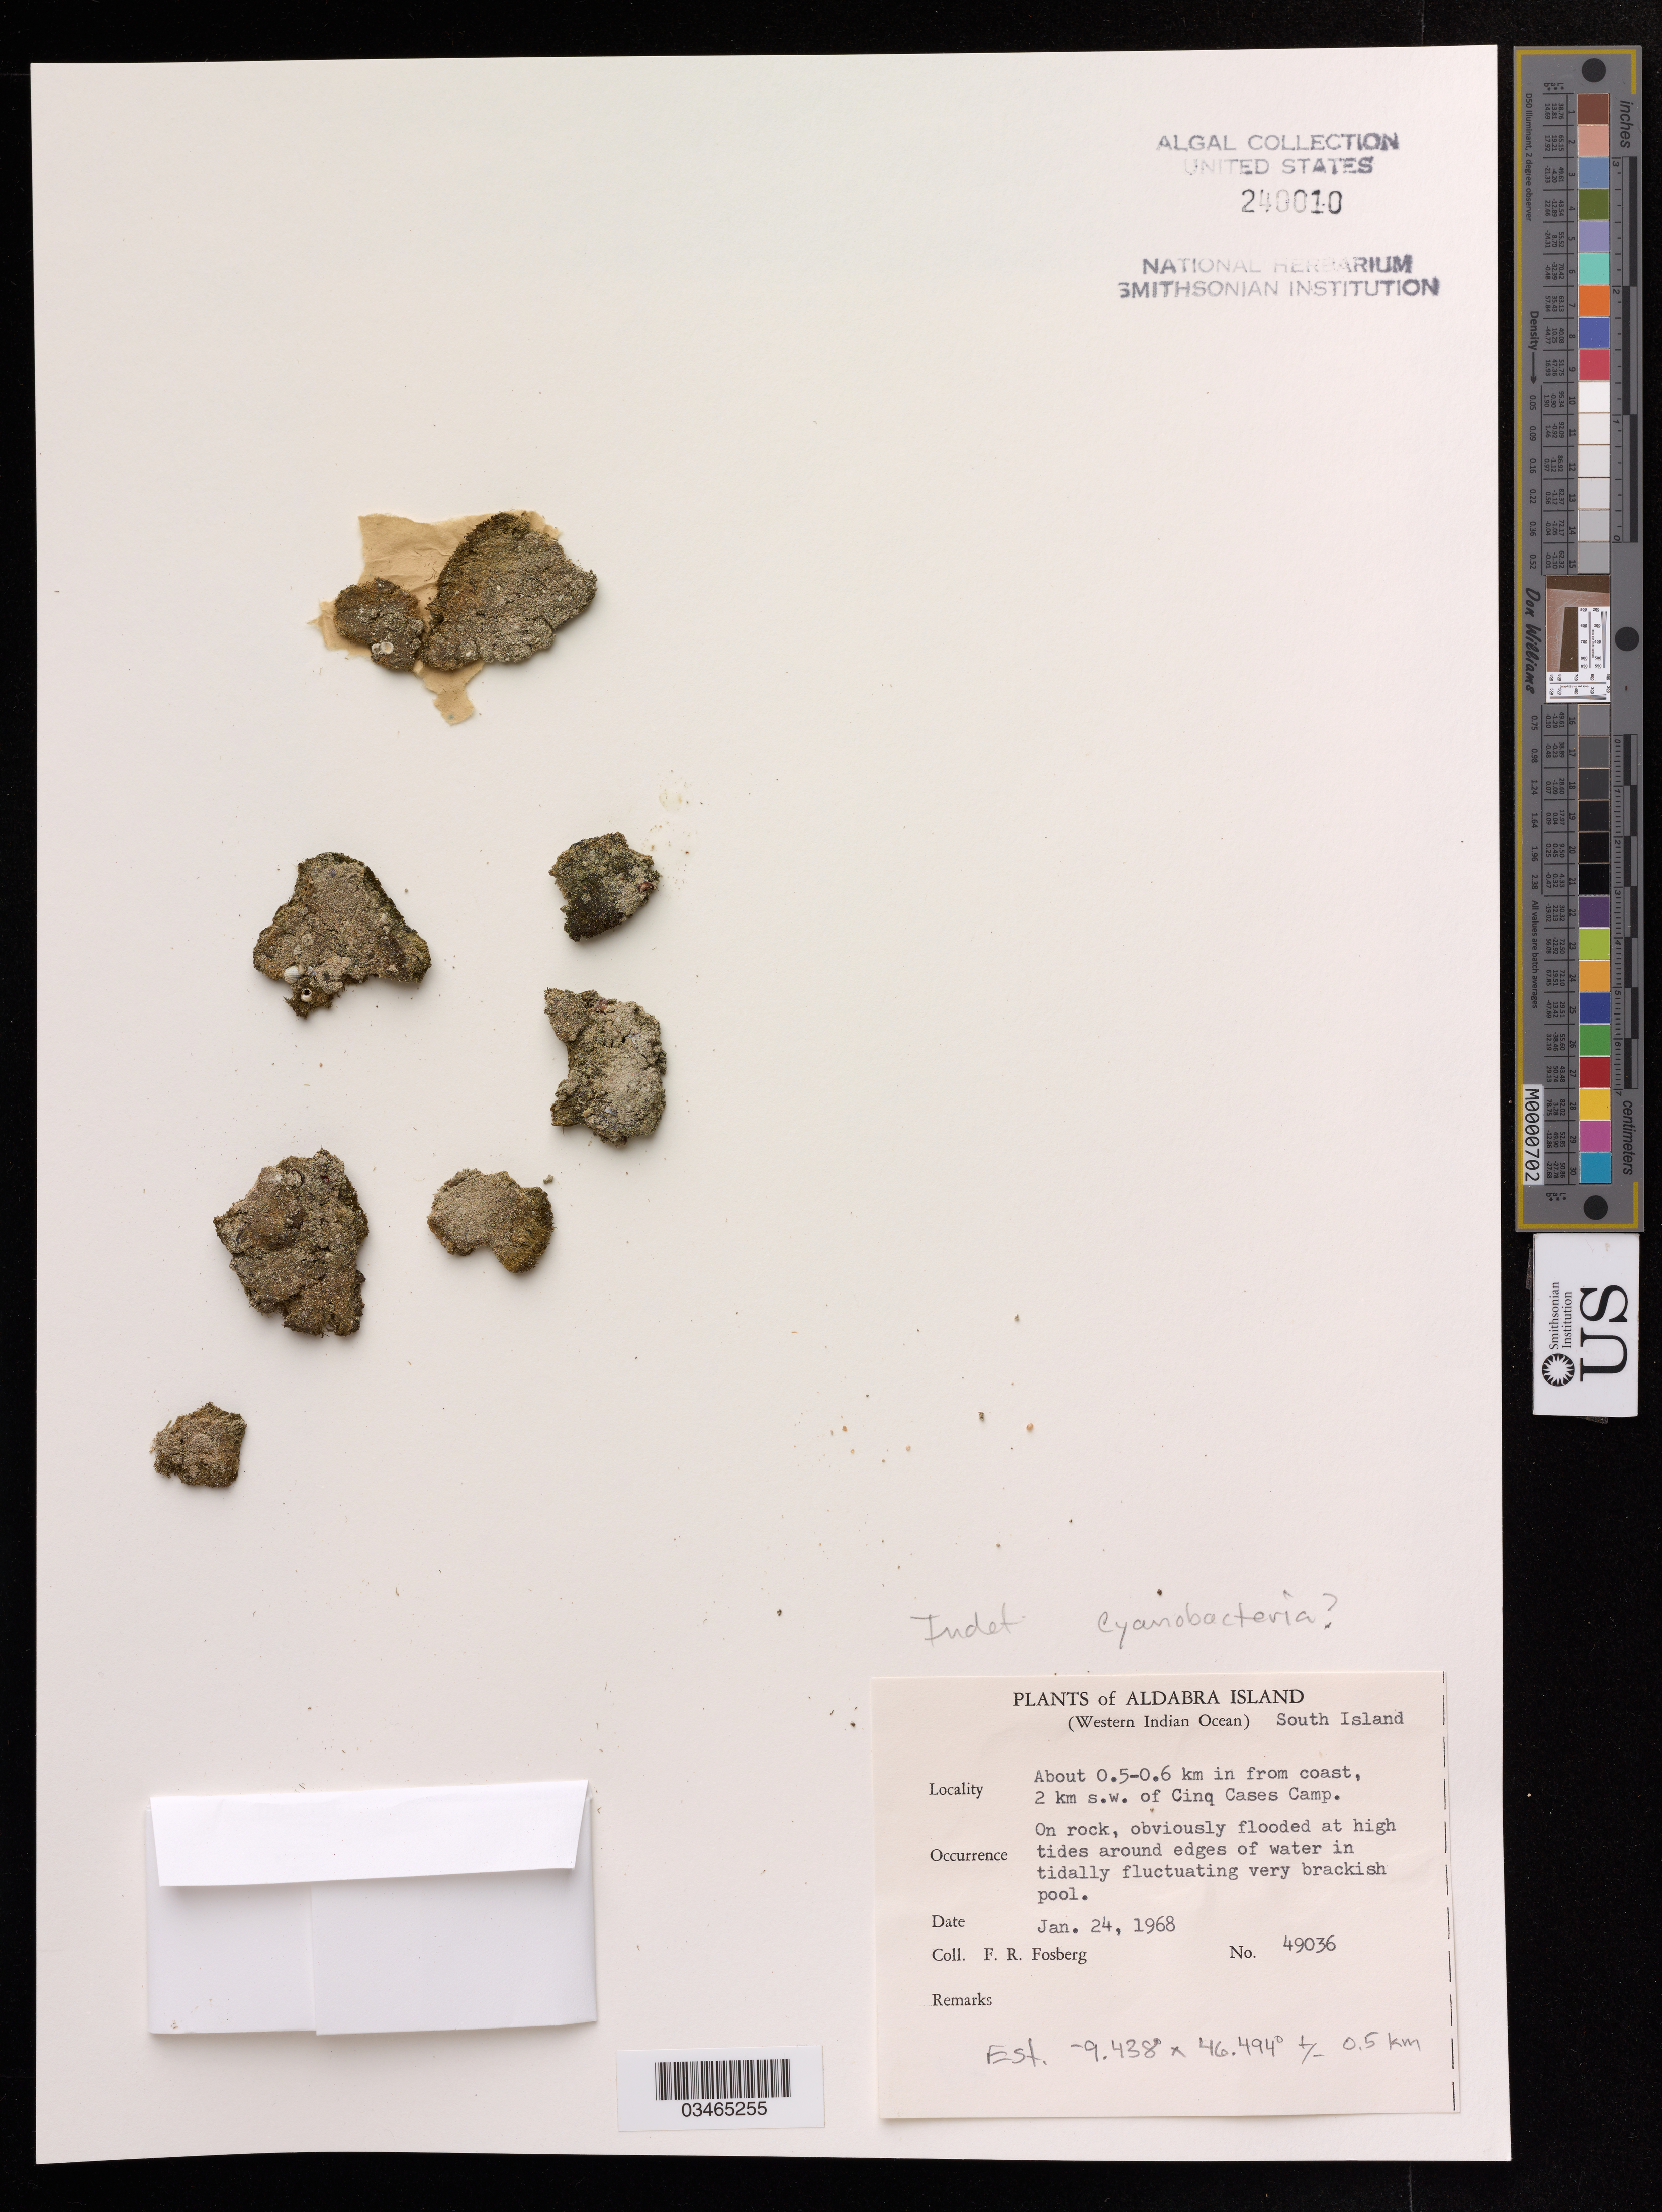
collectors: F. R. Fosberg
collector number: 49036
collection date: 1968-01-24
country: Seychelles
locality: Aldabra Island (Western Indian Ocean), South Island, About 0.5-0.6 km in from coast, 2 km s.w. of Cinq Cases Camp.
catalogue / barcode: US 240010